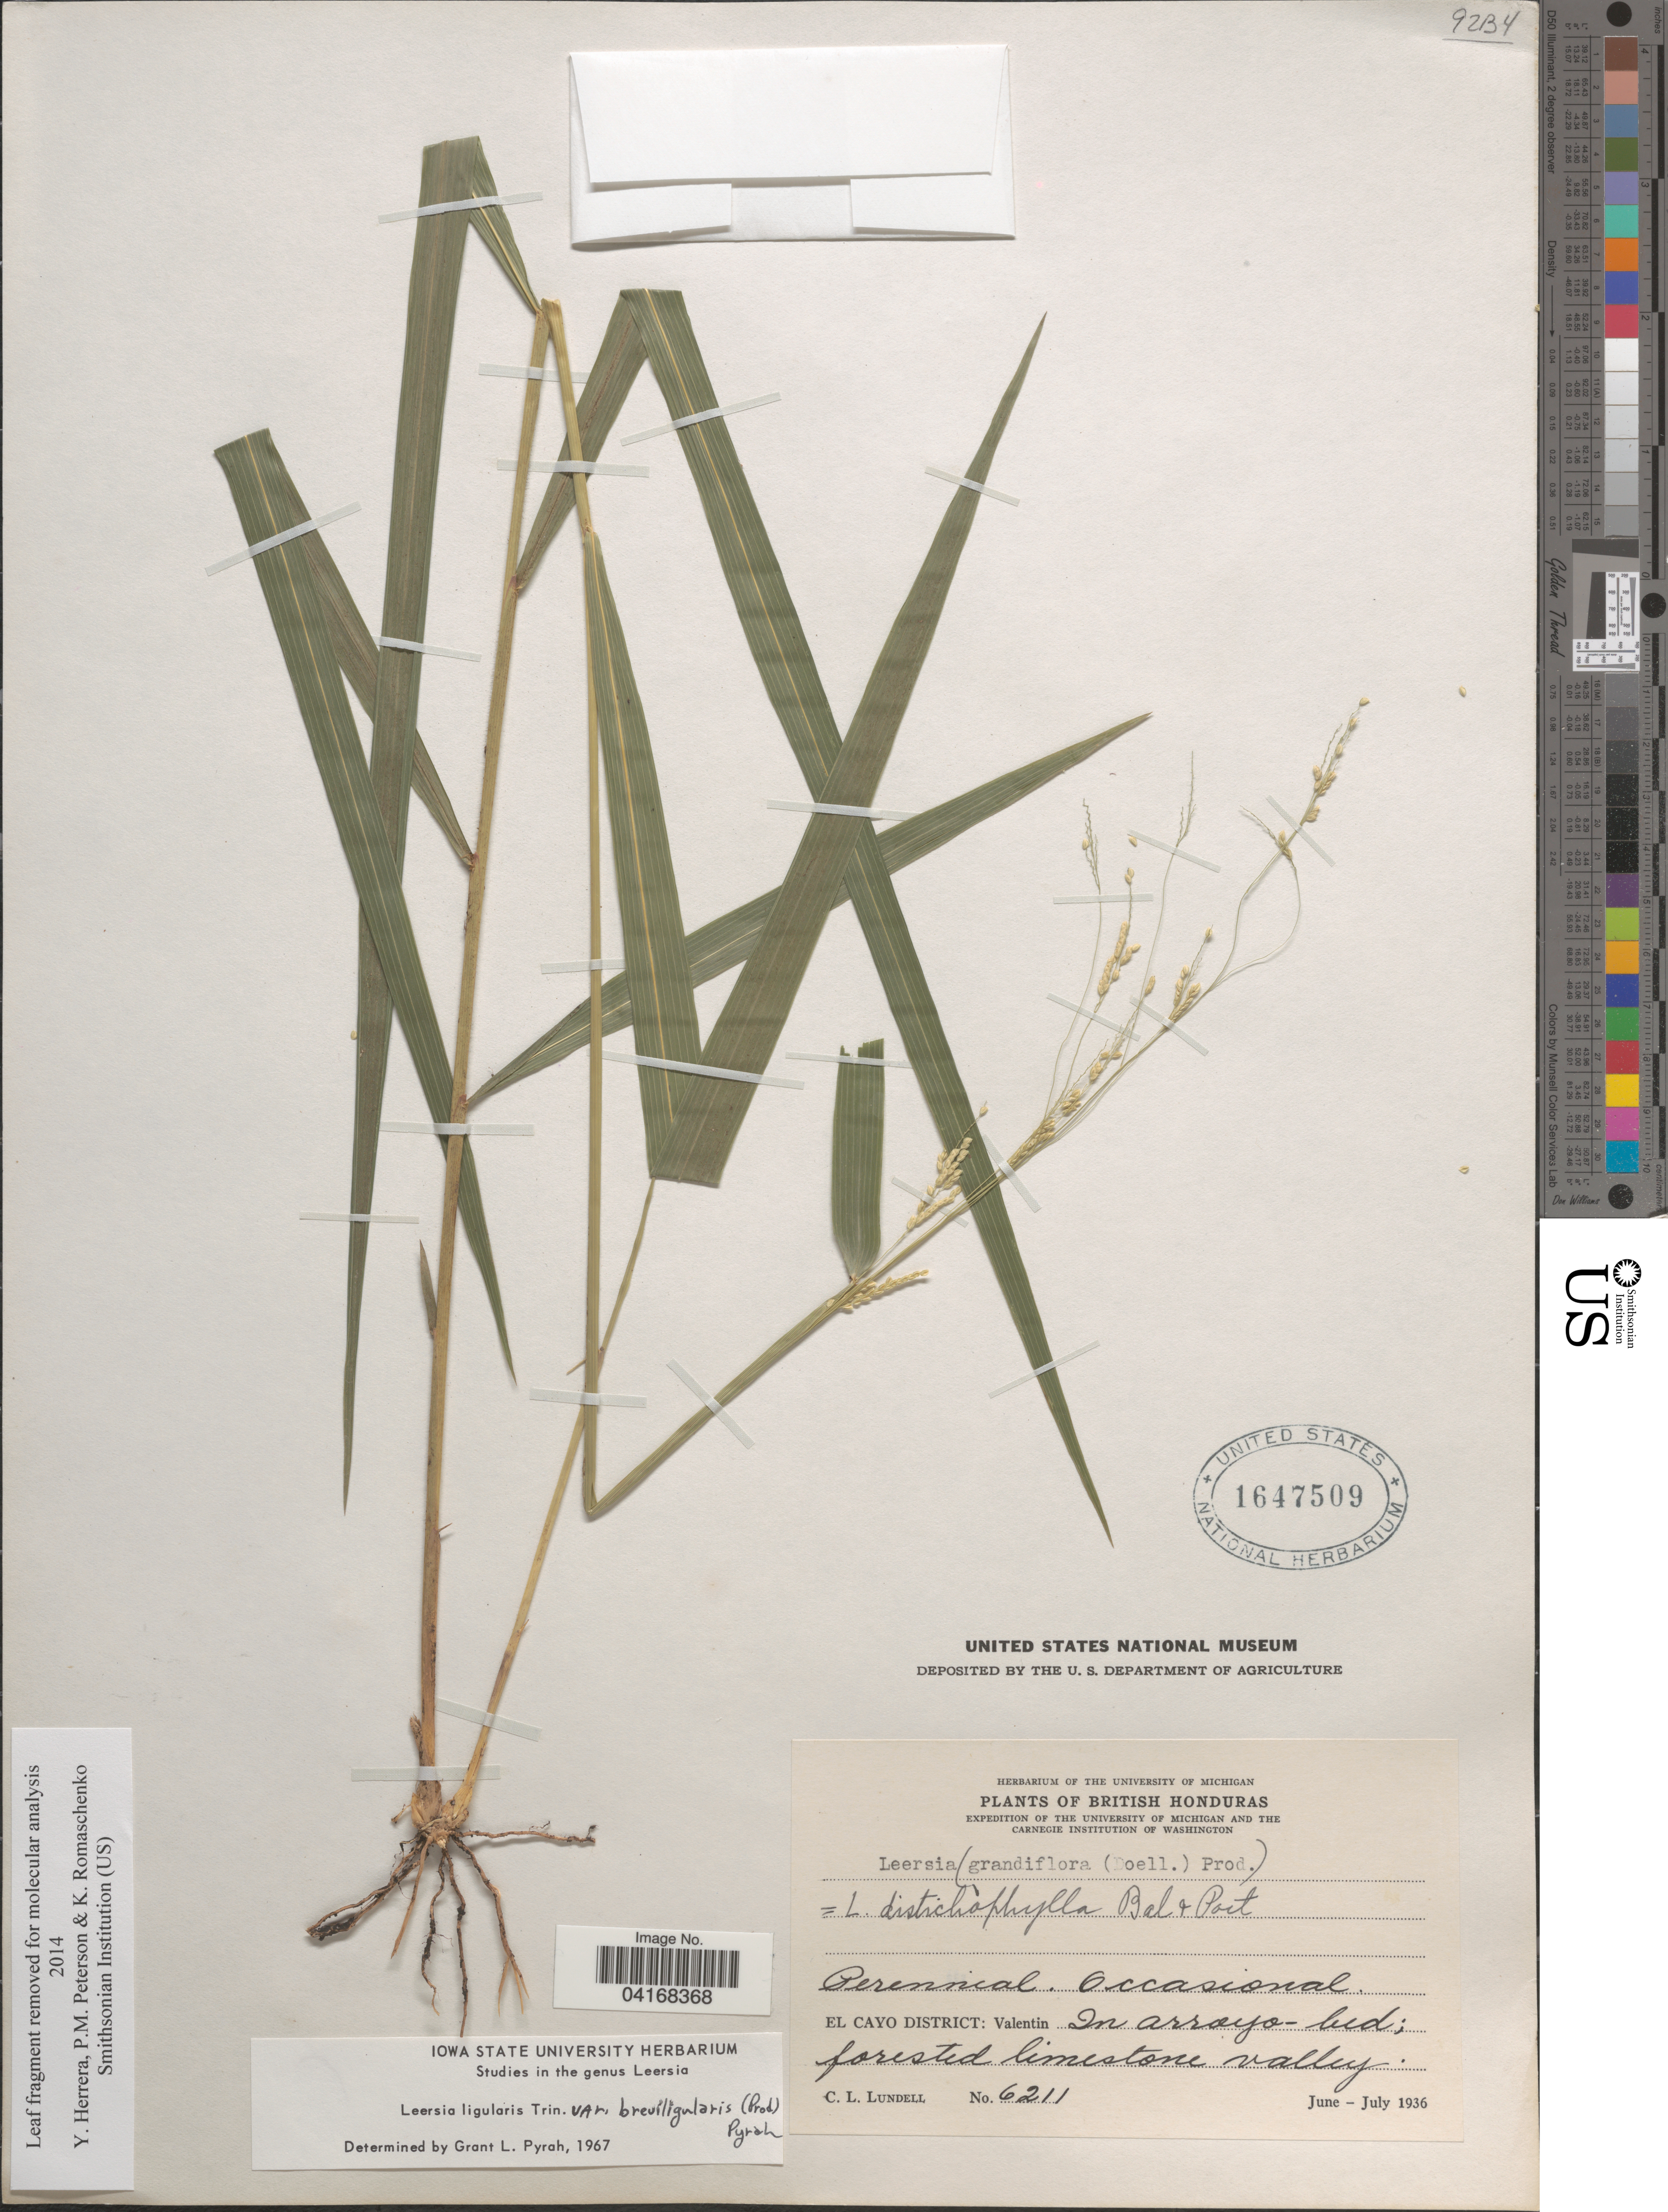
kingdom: Plantae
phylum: Tracheophyta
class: Liliopsida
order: Poales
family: Poaceae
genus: Leersia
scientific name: Leersia ligularis var. breviligularis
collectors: C. L. Lundell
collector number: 6211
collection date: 1936-06/1936-07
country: Belize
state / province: Cayo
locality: British Honduras. El Cayo District: Valentin.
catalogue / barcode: US 1647509